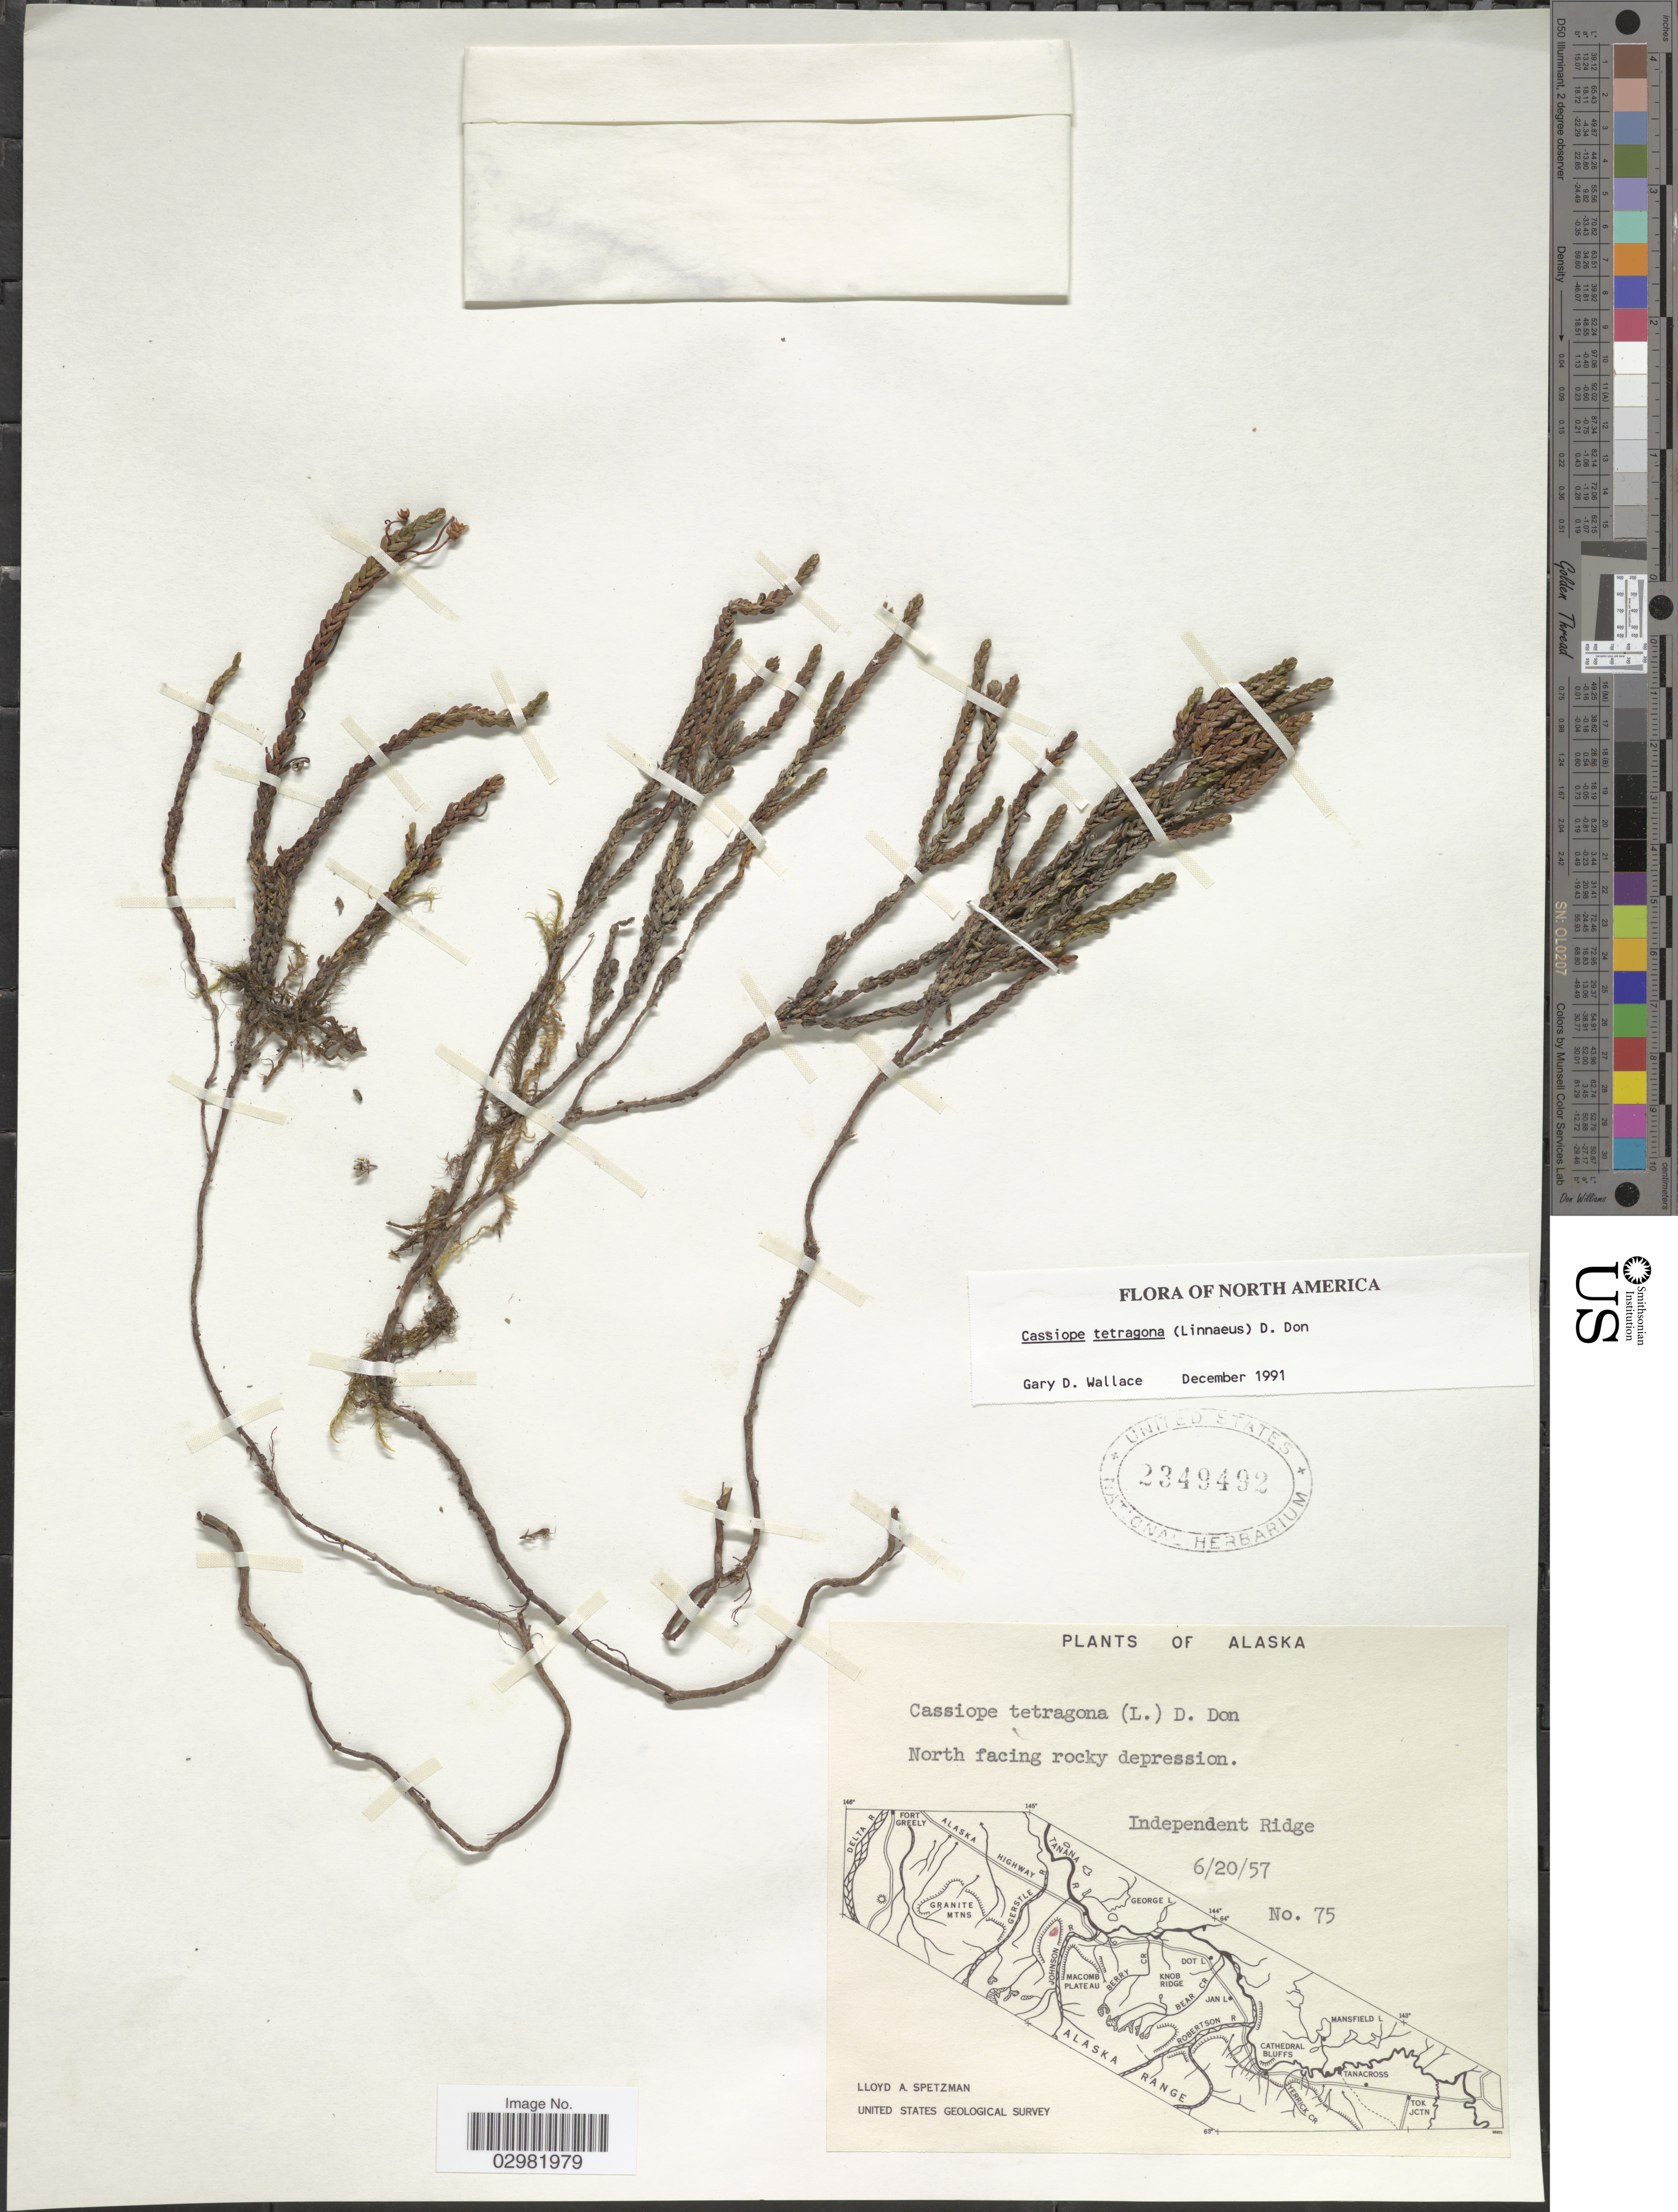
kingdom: Plantae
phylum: Tracheophyta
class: Magnoliopsida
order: Ericales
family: Ericaceae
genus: Cassiope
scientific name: Cassiope tetragona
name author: (L.) D. Don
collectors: L. Spetzman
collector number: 75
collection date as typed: Transcribed d/m/y: 20/6/57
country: United States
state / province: Alaska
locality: North facing rocky depression. Independent Ridge.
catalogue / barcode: US 2349492